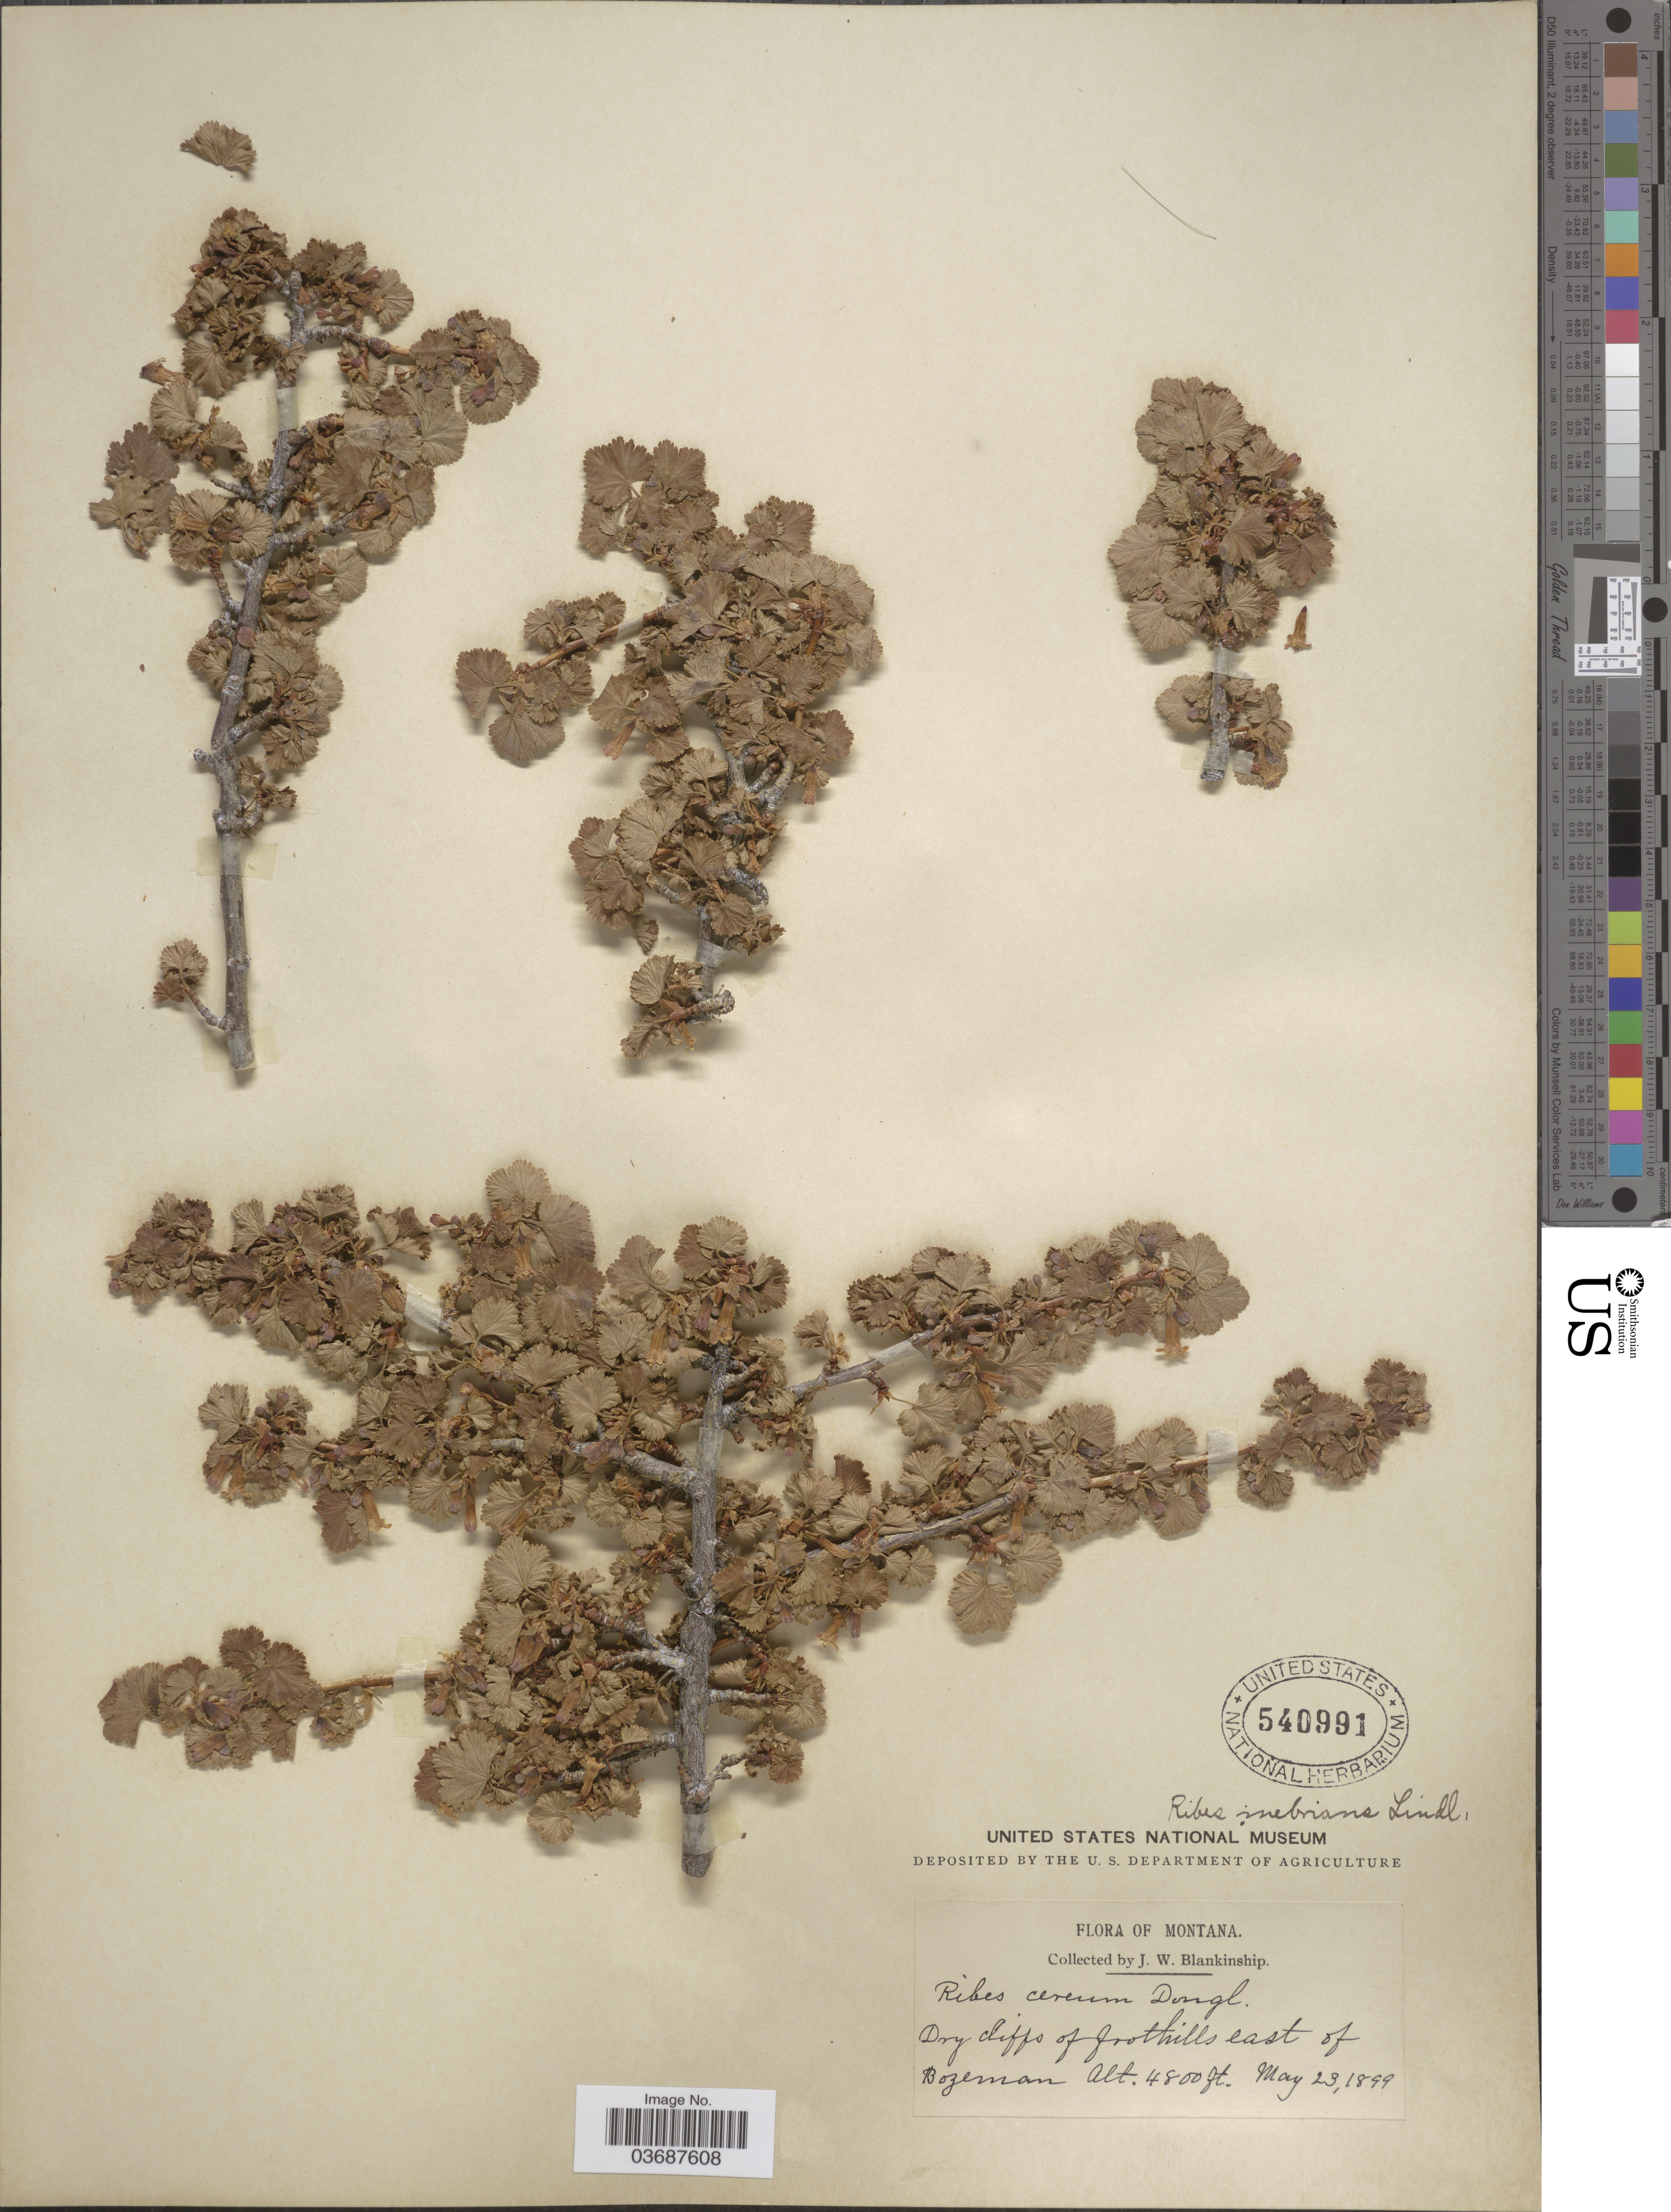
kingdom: Plantae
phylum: Tracheophyta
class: Magnoliopsida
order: Saxifragales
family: Grossulariaceae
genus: Ribes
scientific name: Ribes inebrians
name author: Lindl.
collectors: J. W. Blankinship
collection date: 1899-05-23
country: United States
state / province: Montana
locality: Dry cliffs of foothills east of Bozeman.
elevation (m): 1463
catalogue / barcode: US 540991